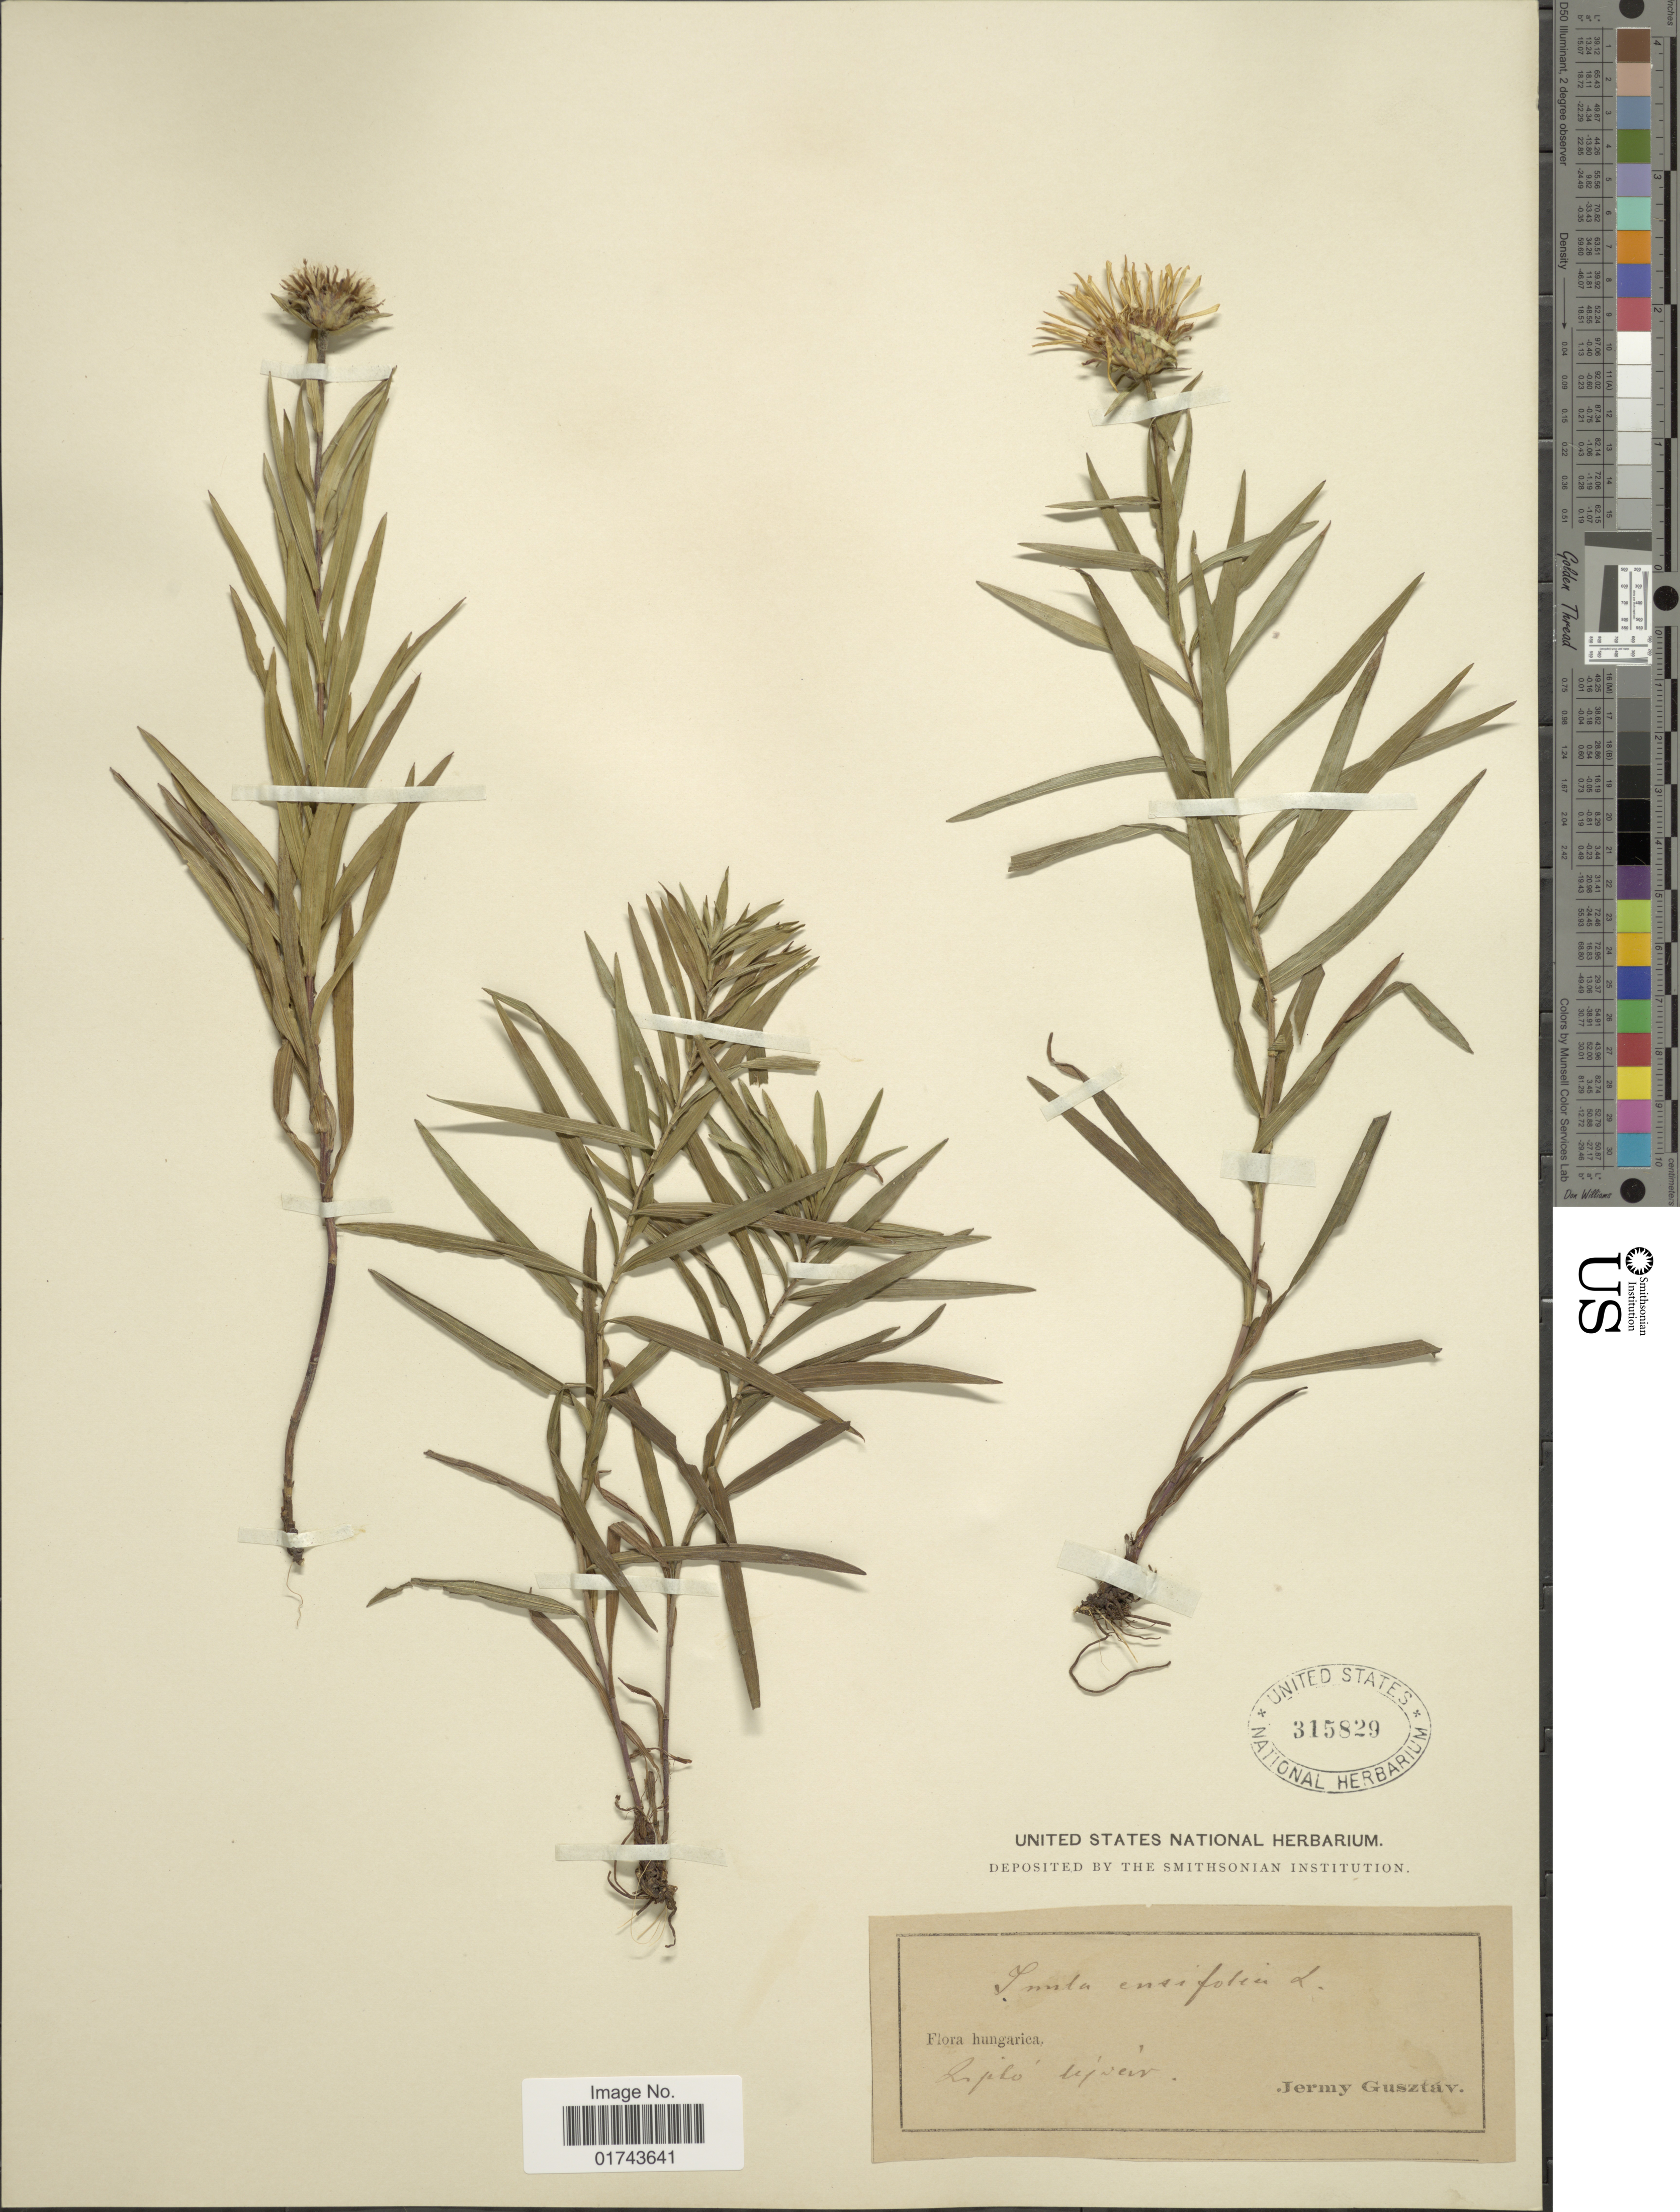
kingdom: Plantae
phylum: Tracheophyta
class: Magnoliopsida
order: Asterales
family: Asteraceae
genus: Inula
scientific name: Inula ensifolia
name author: L.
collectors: J. Gustav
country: Hungary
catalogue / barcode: US 315829